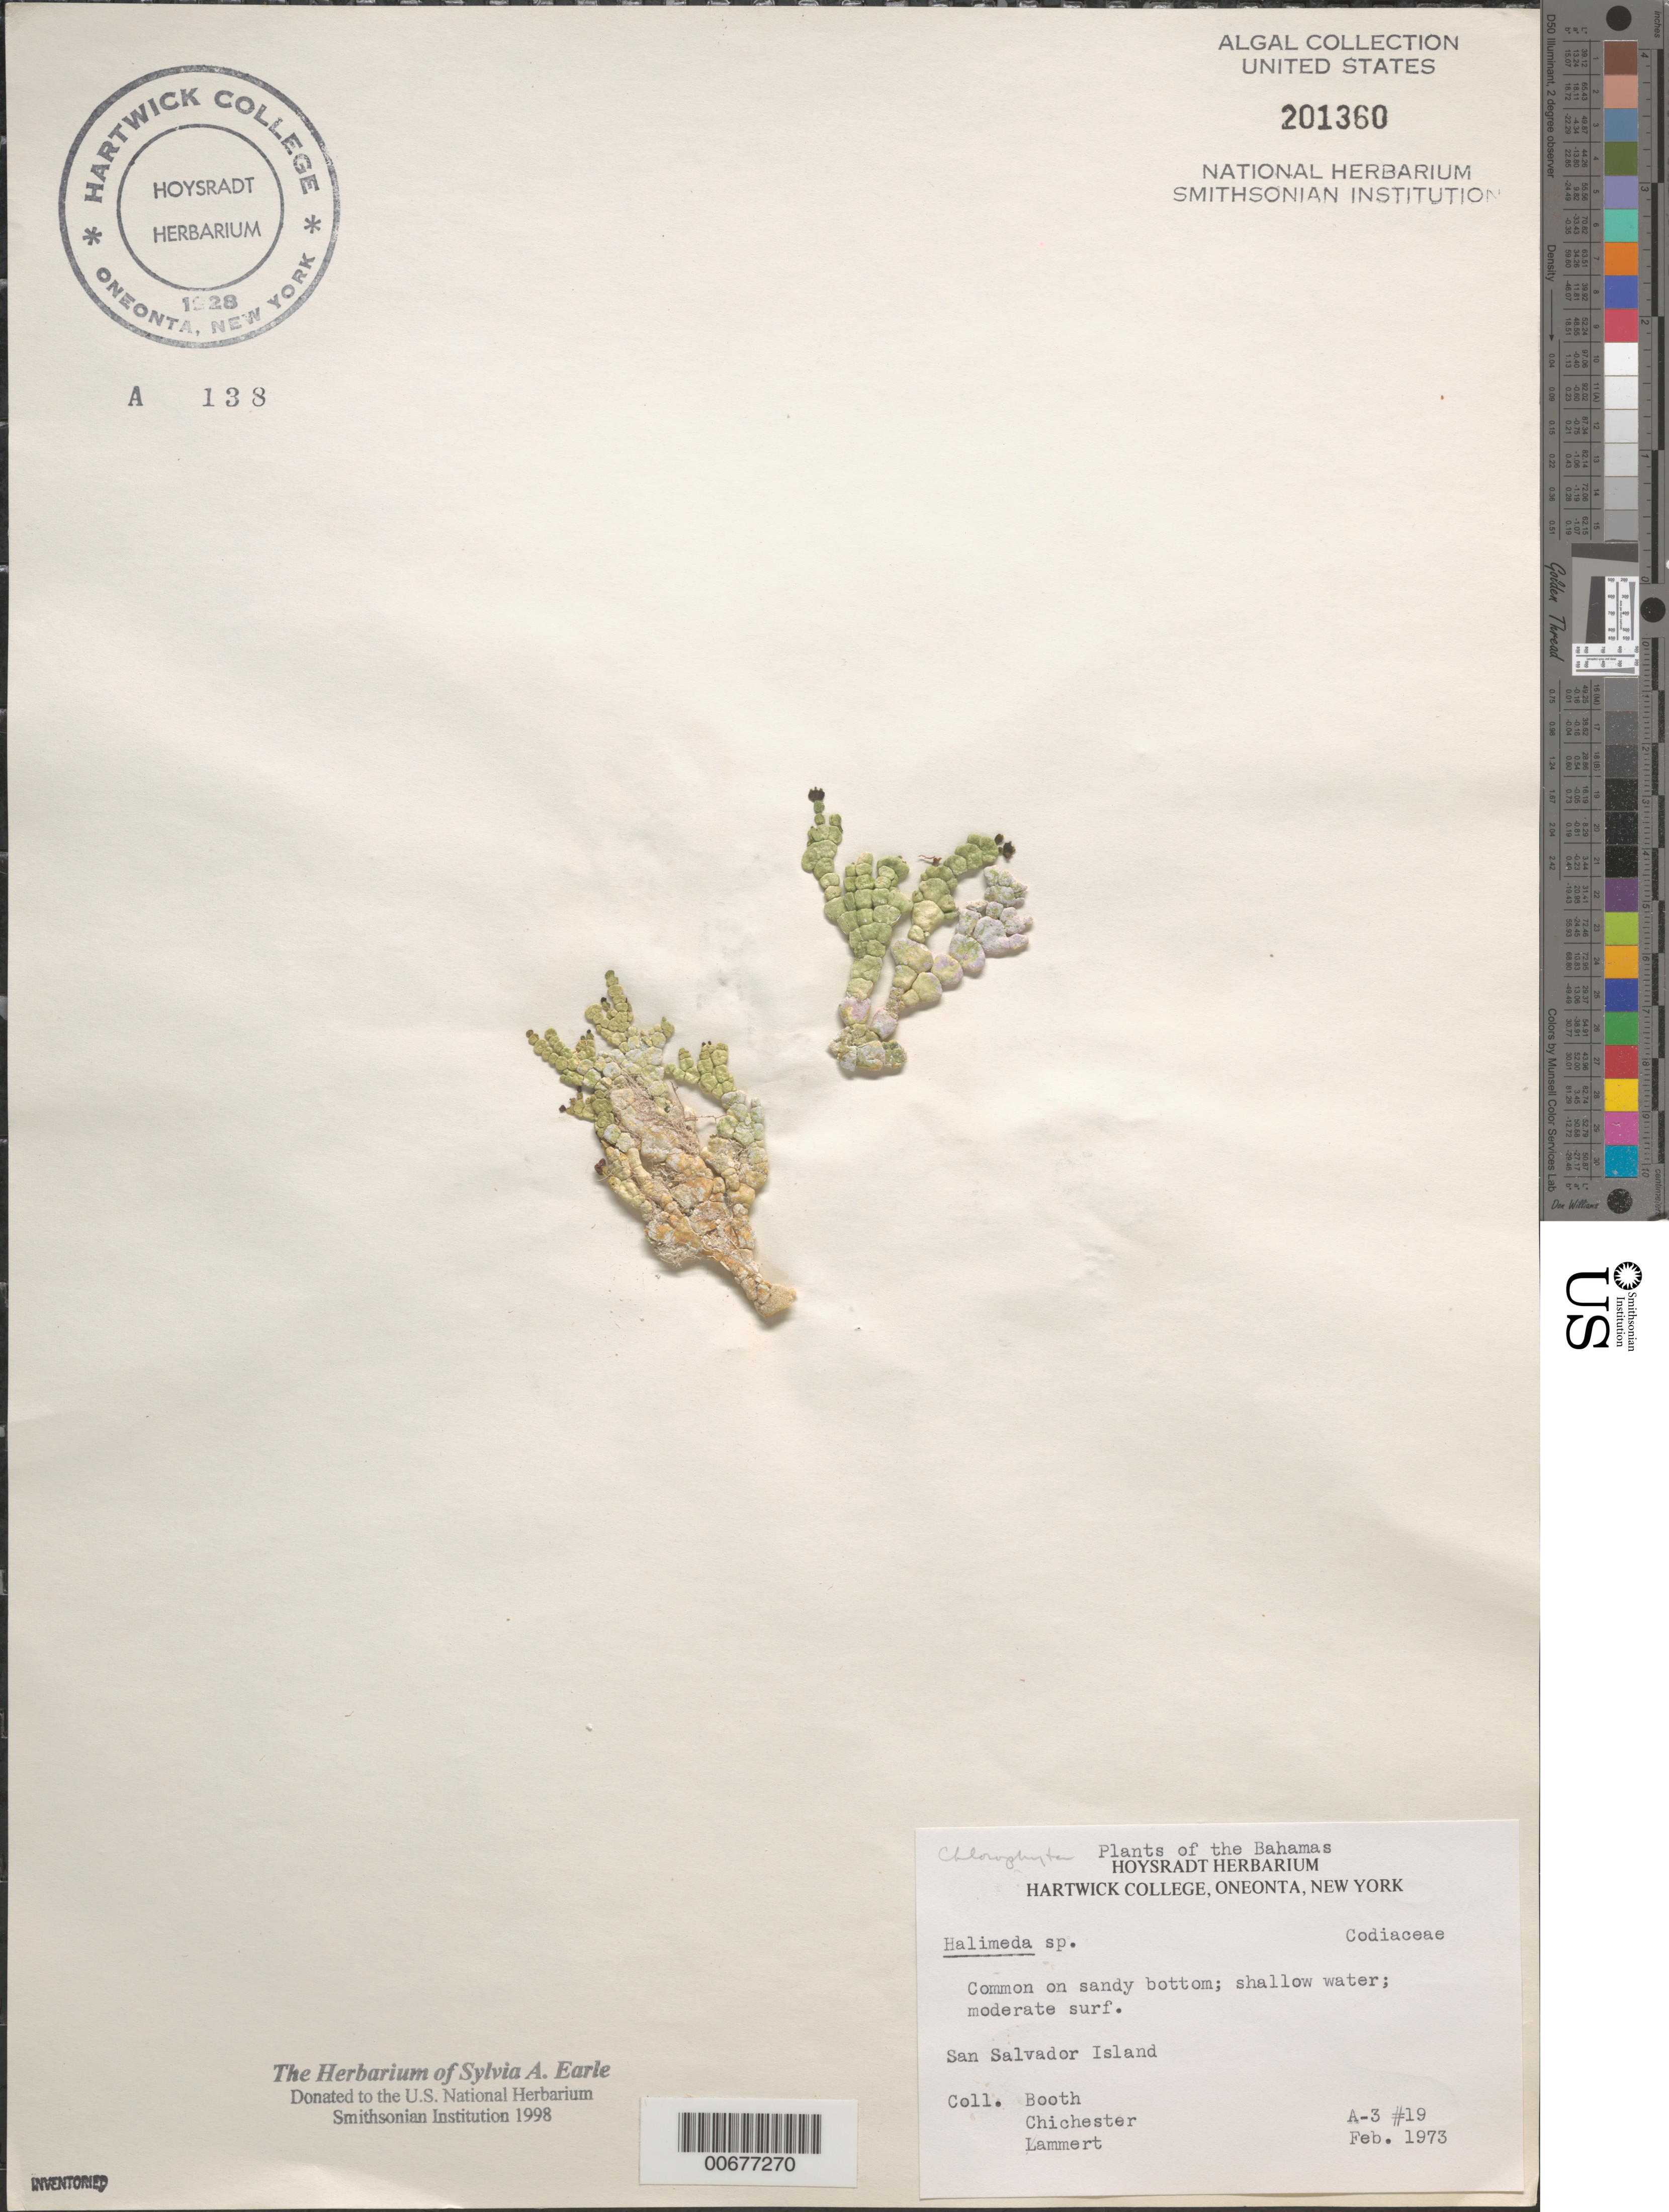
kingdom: Plantae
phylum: Chlorophyta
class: Ulvophyceae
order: Bryopsidales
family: Halimedaceae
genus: Halimeda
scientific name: Halimeda sp.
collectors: -. Booth, -. Chichester & -. Lammert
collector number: A-3 19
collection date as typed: Feb 1973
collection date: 1973-02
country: Bahamas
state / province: San Salvador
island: San Salvador Island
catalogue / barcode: US 201360